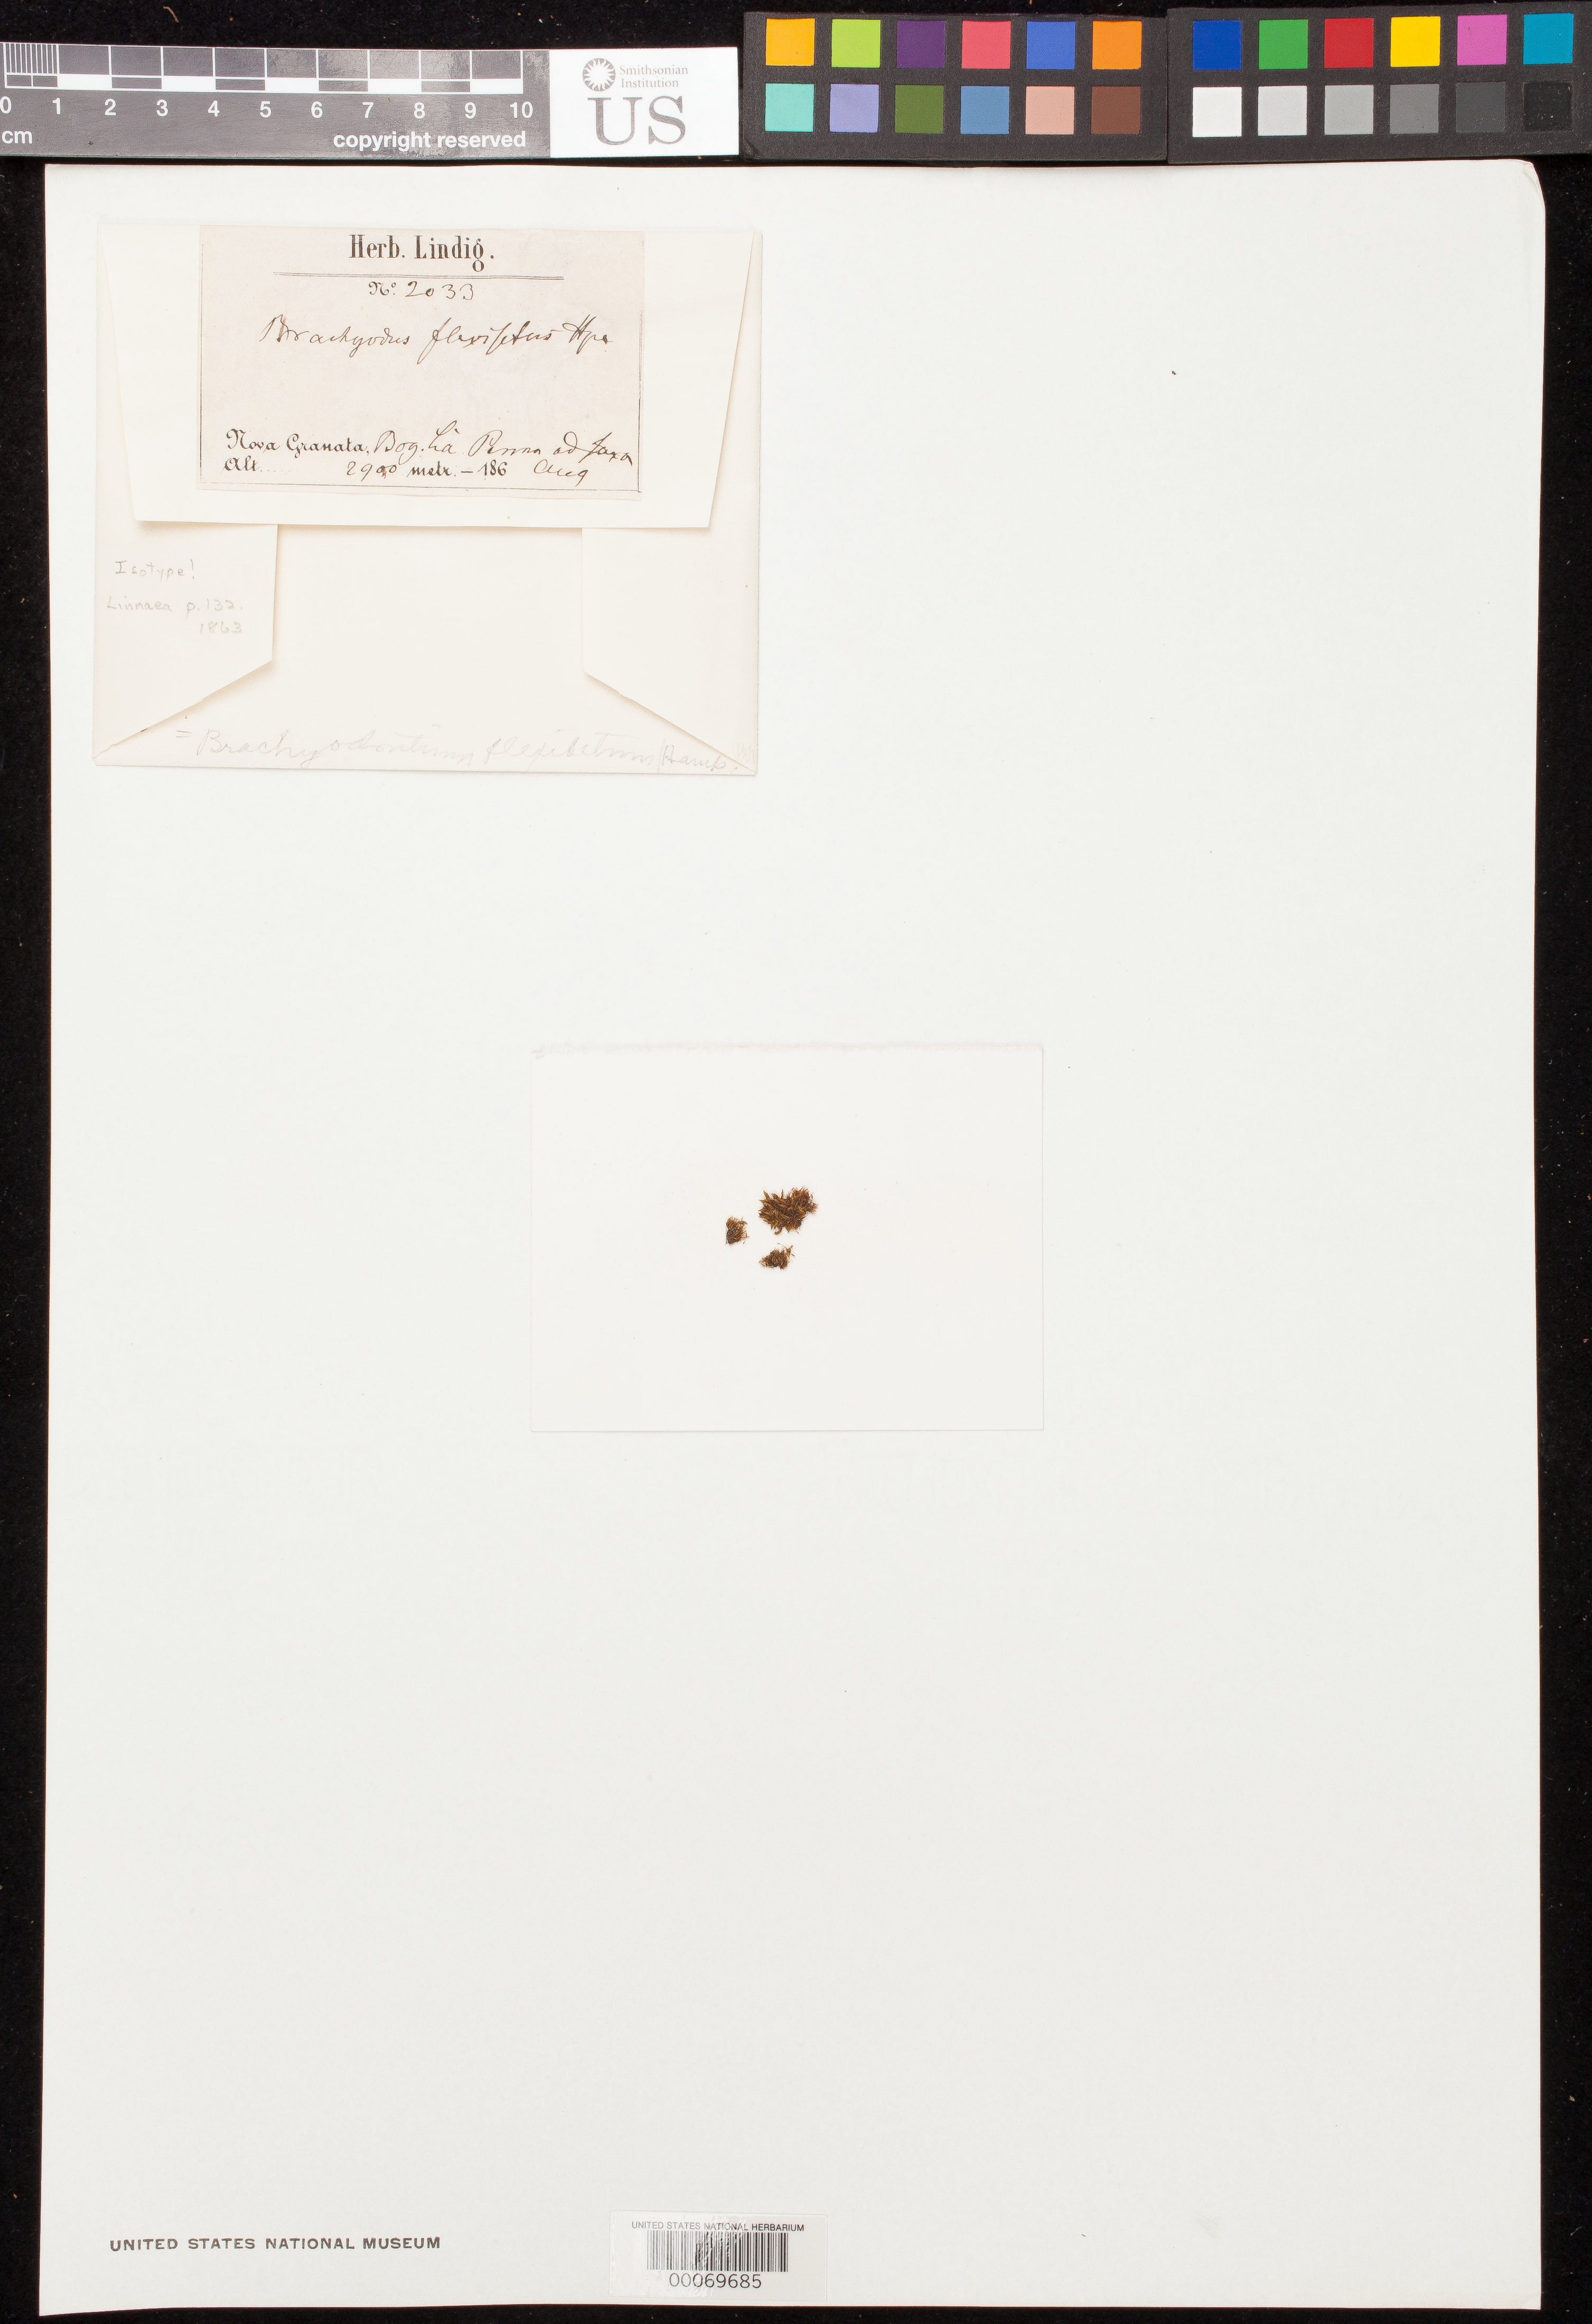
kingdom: Plantae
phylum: Bryophyta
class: Bryopsida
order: Grimmiales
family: Seligeriaceae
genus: Brachyodus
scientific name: Brachyodus flexifolius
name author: Hampe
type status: Isotype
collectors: A. Lindig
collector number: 2033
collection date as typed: Aug 186-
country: Colombia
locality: Nova Granata.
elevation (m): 2900